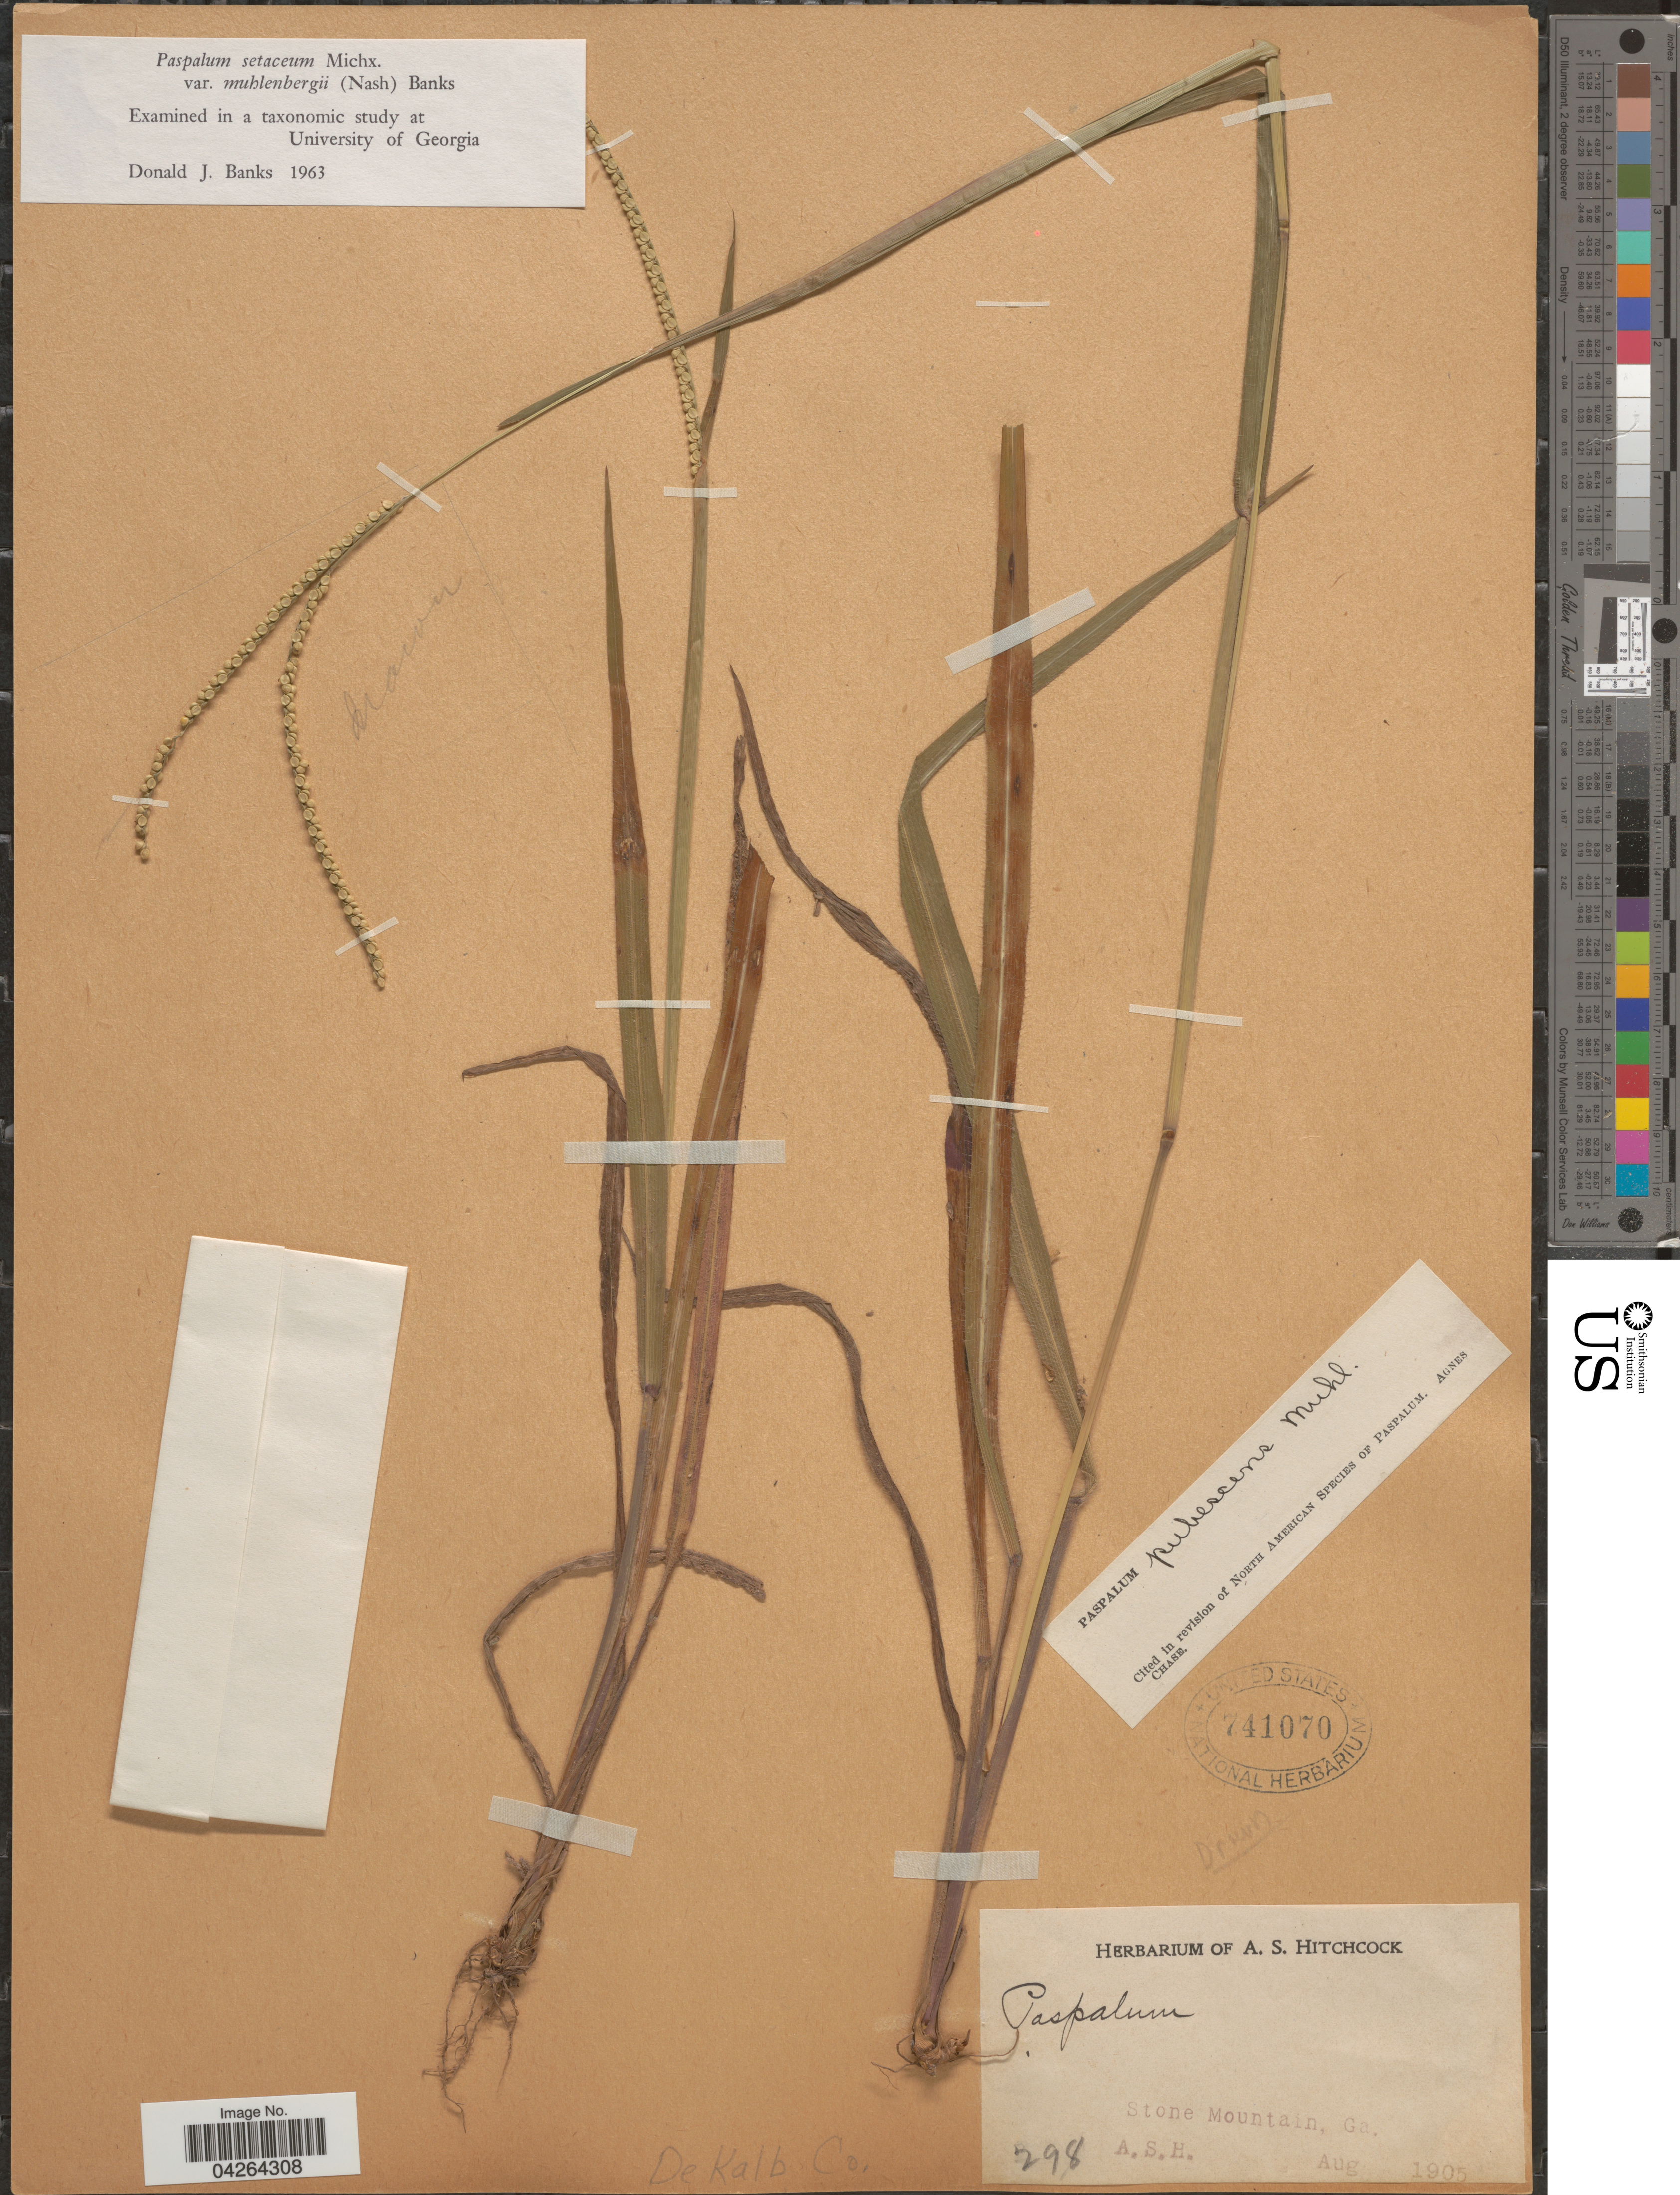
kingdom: Plantae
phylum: Tracheophyta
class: Liliopsida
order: Poales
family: Poaceae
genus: Paspalum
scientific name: Paspalum setaceum var. muhlenbergii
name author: (Nash) D.J. Banks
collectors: A. S. Hitchcock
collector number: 298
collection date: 1905-08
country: United States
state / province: Georgia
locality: Stone Mountain. De Kalb Co.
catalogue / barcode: US 741070